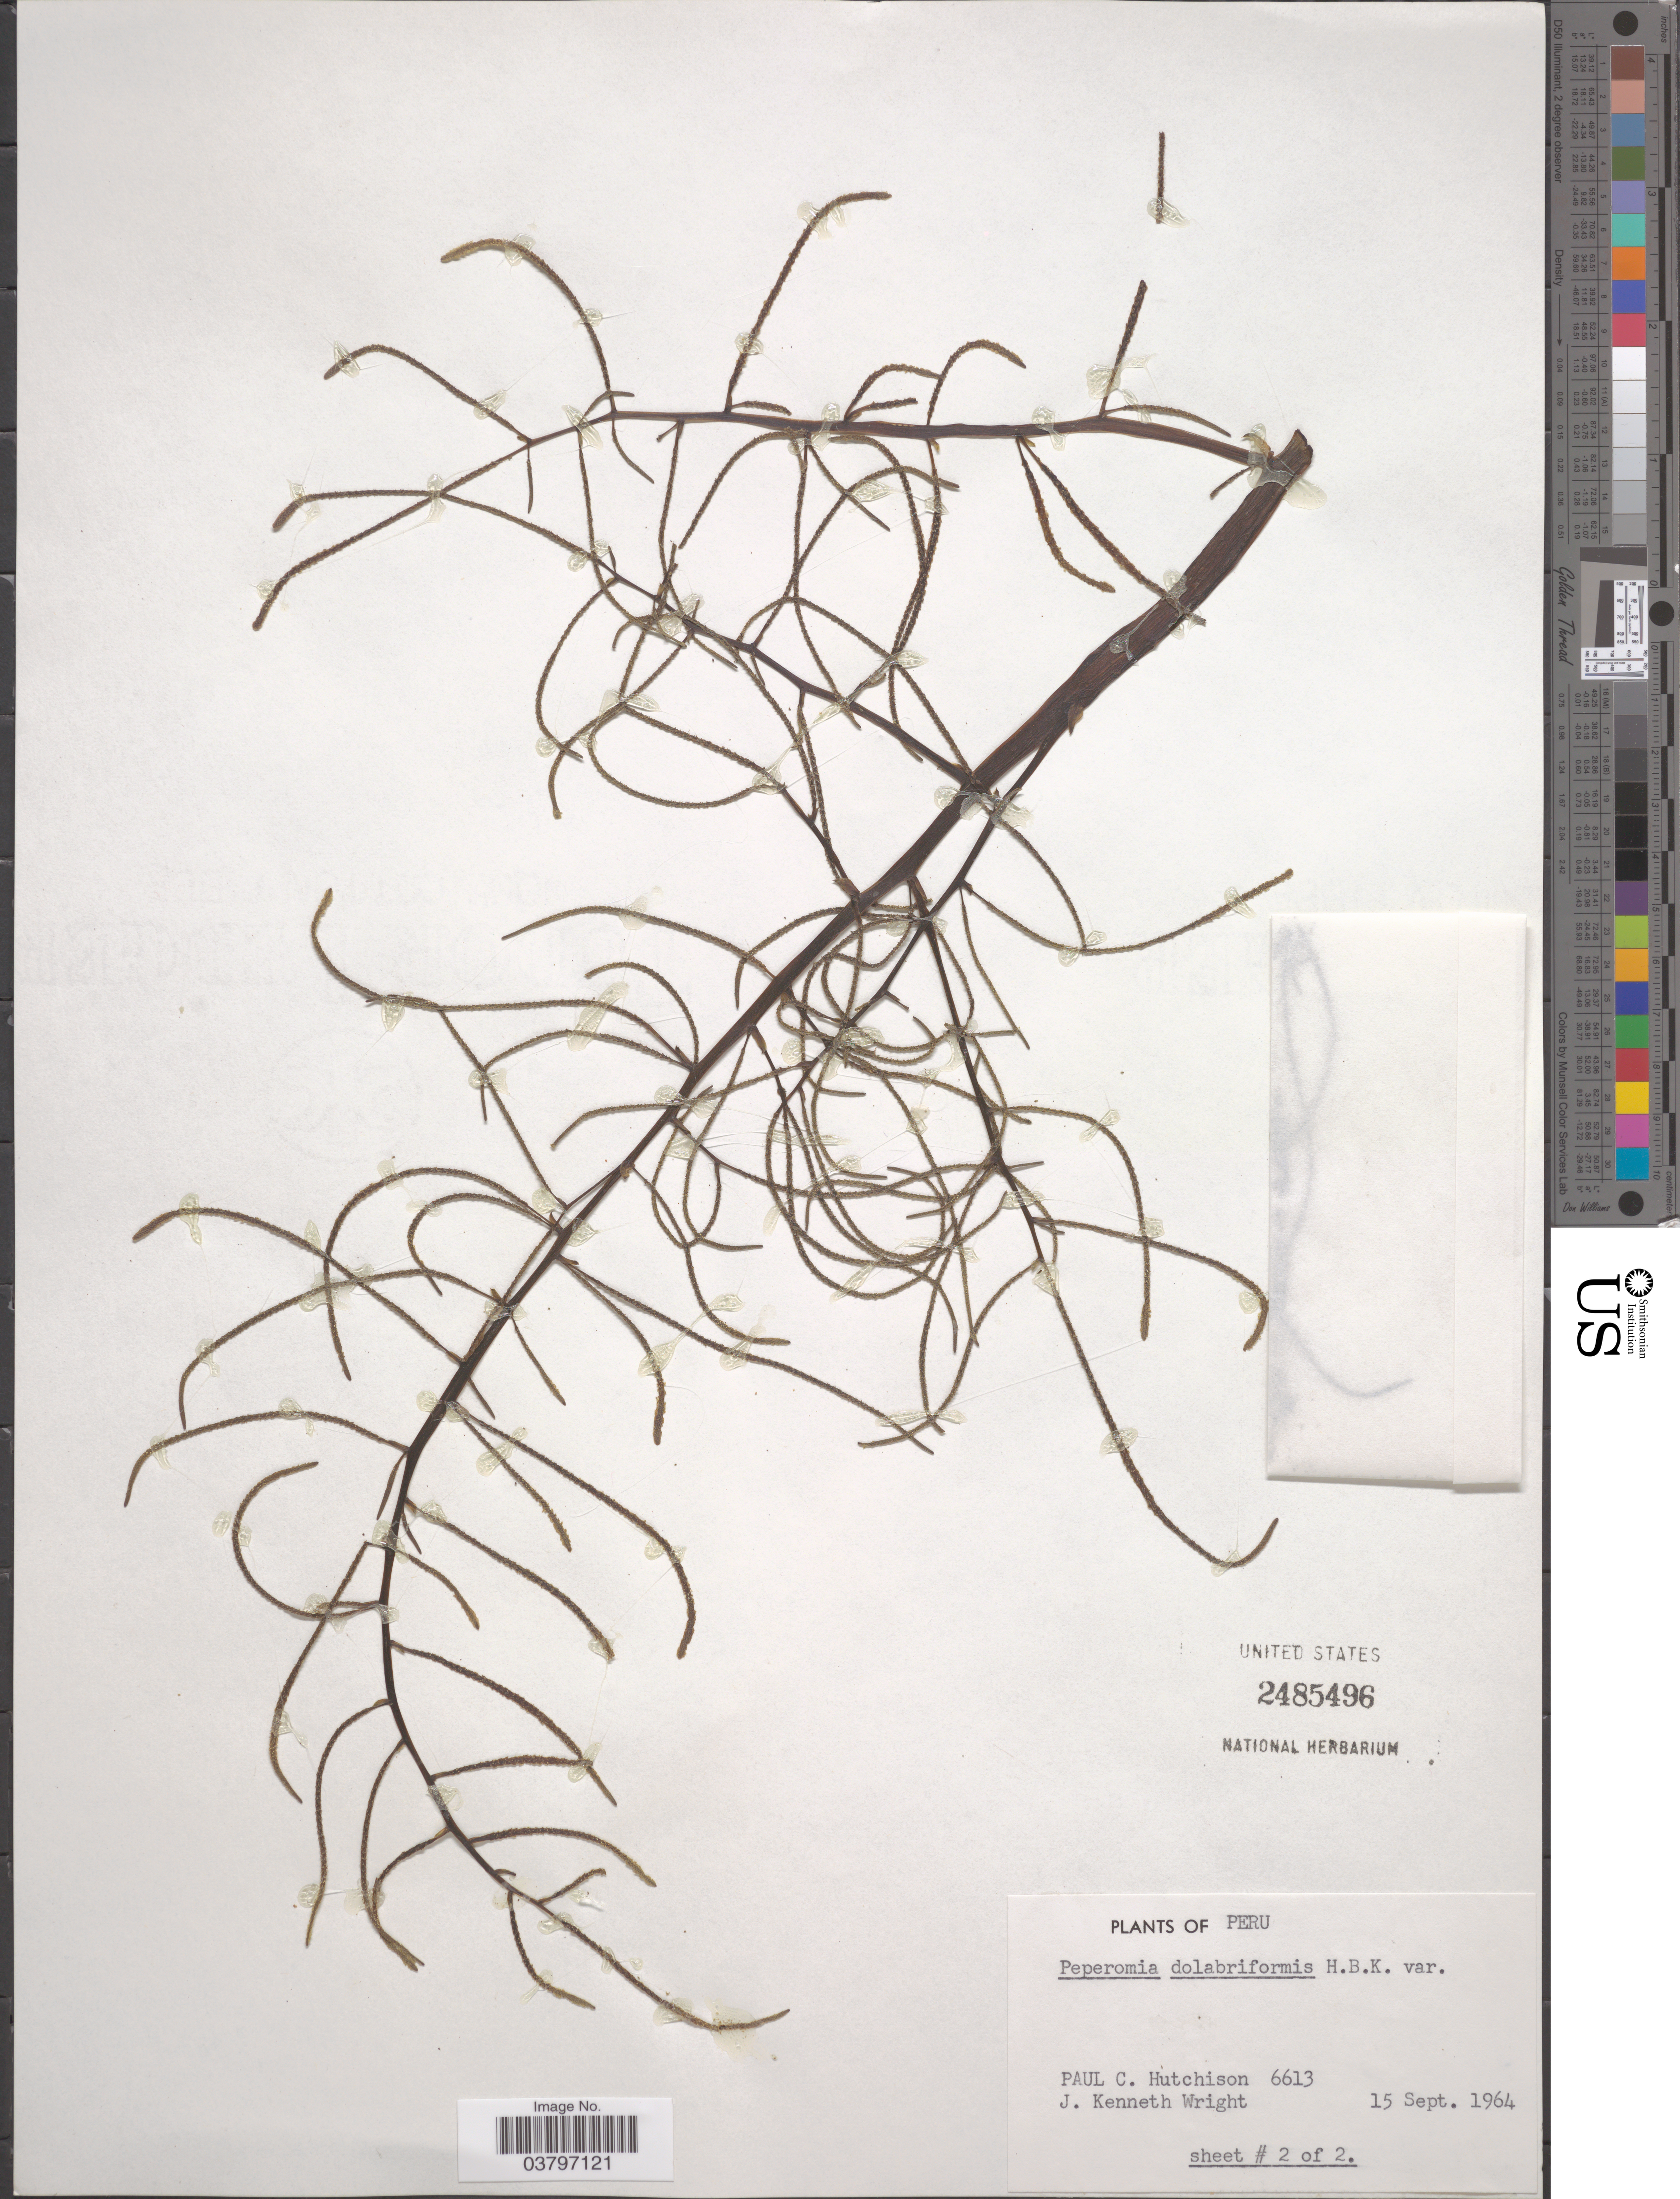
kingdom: Plantae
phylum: Tracheophyta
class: Magnoliopsida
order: Piperales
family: Piperaceae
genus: Peperomia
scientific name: Peperomia dolabriformis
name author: Kunth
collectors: P. C. Hutchison & J. K. Wright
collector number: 6613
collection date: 1964-09-15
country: Peru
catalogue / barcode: US 2485496